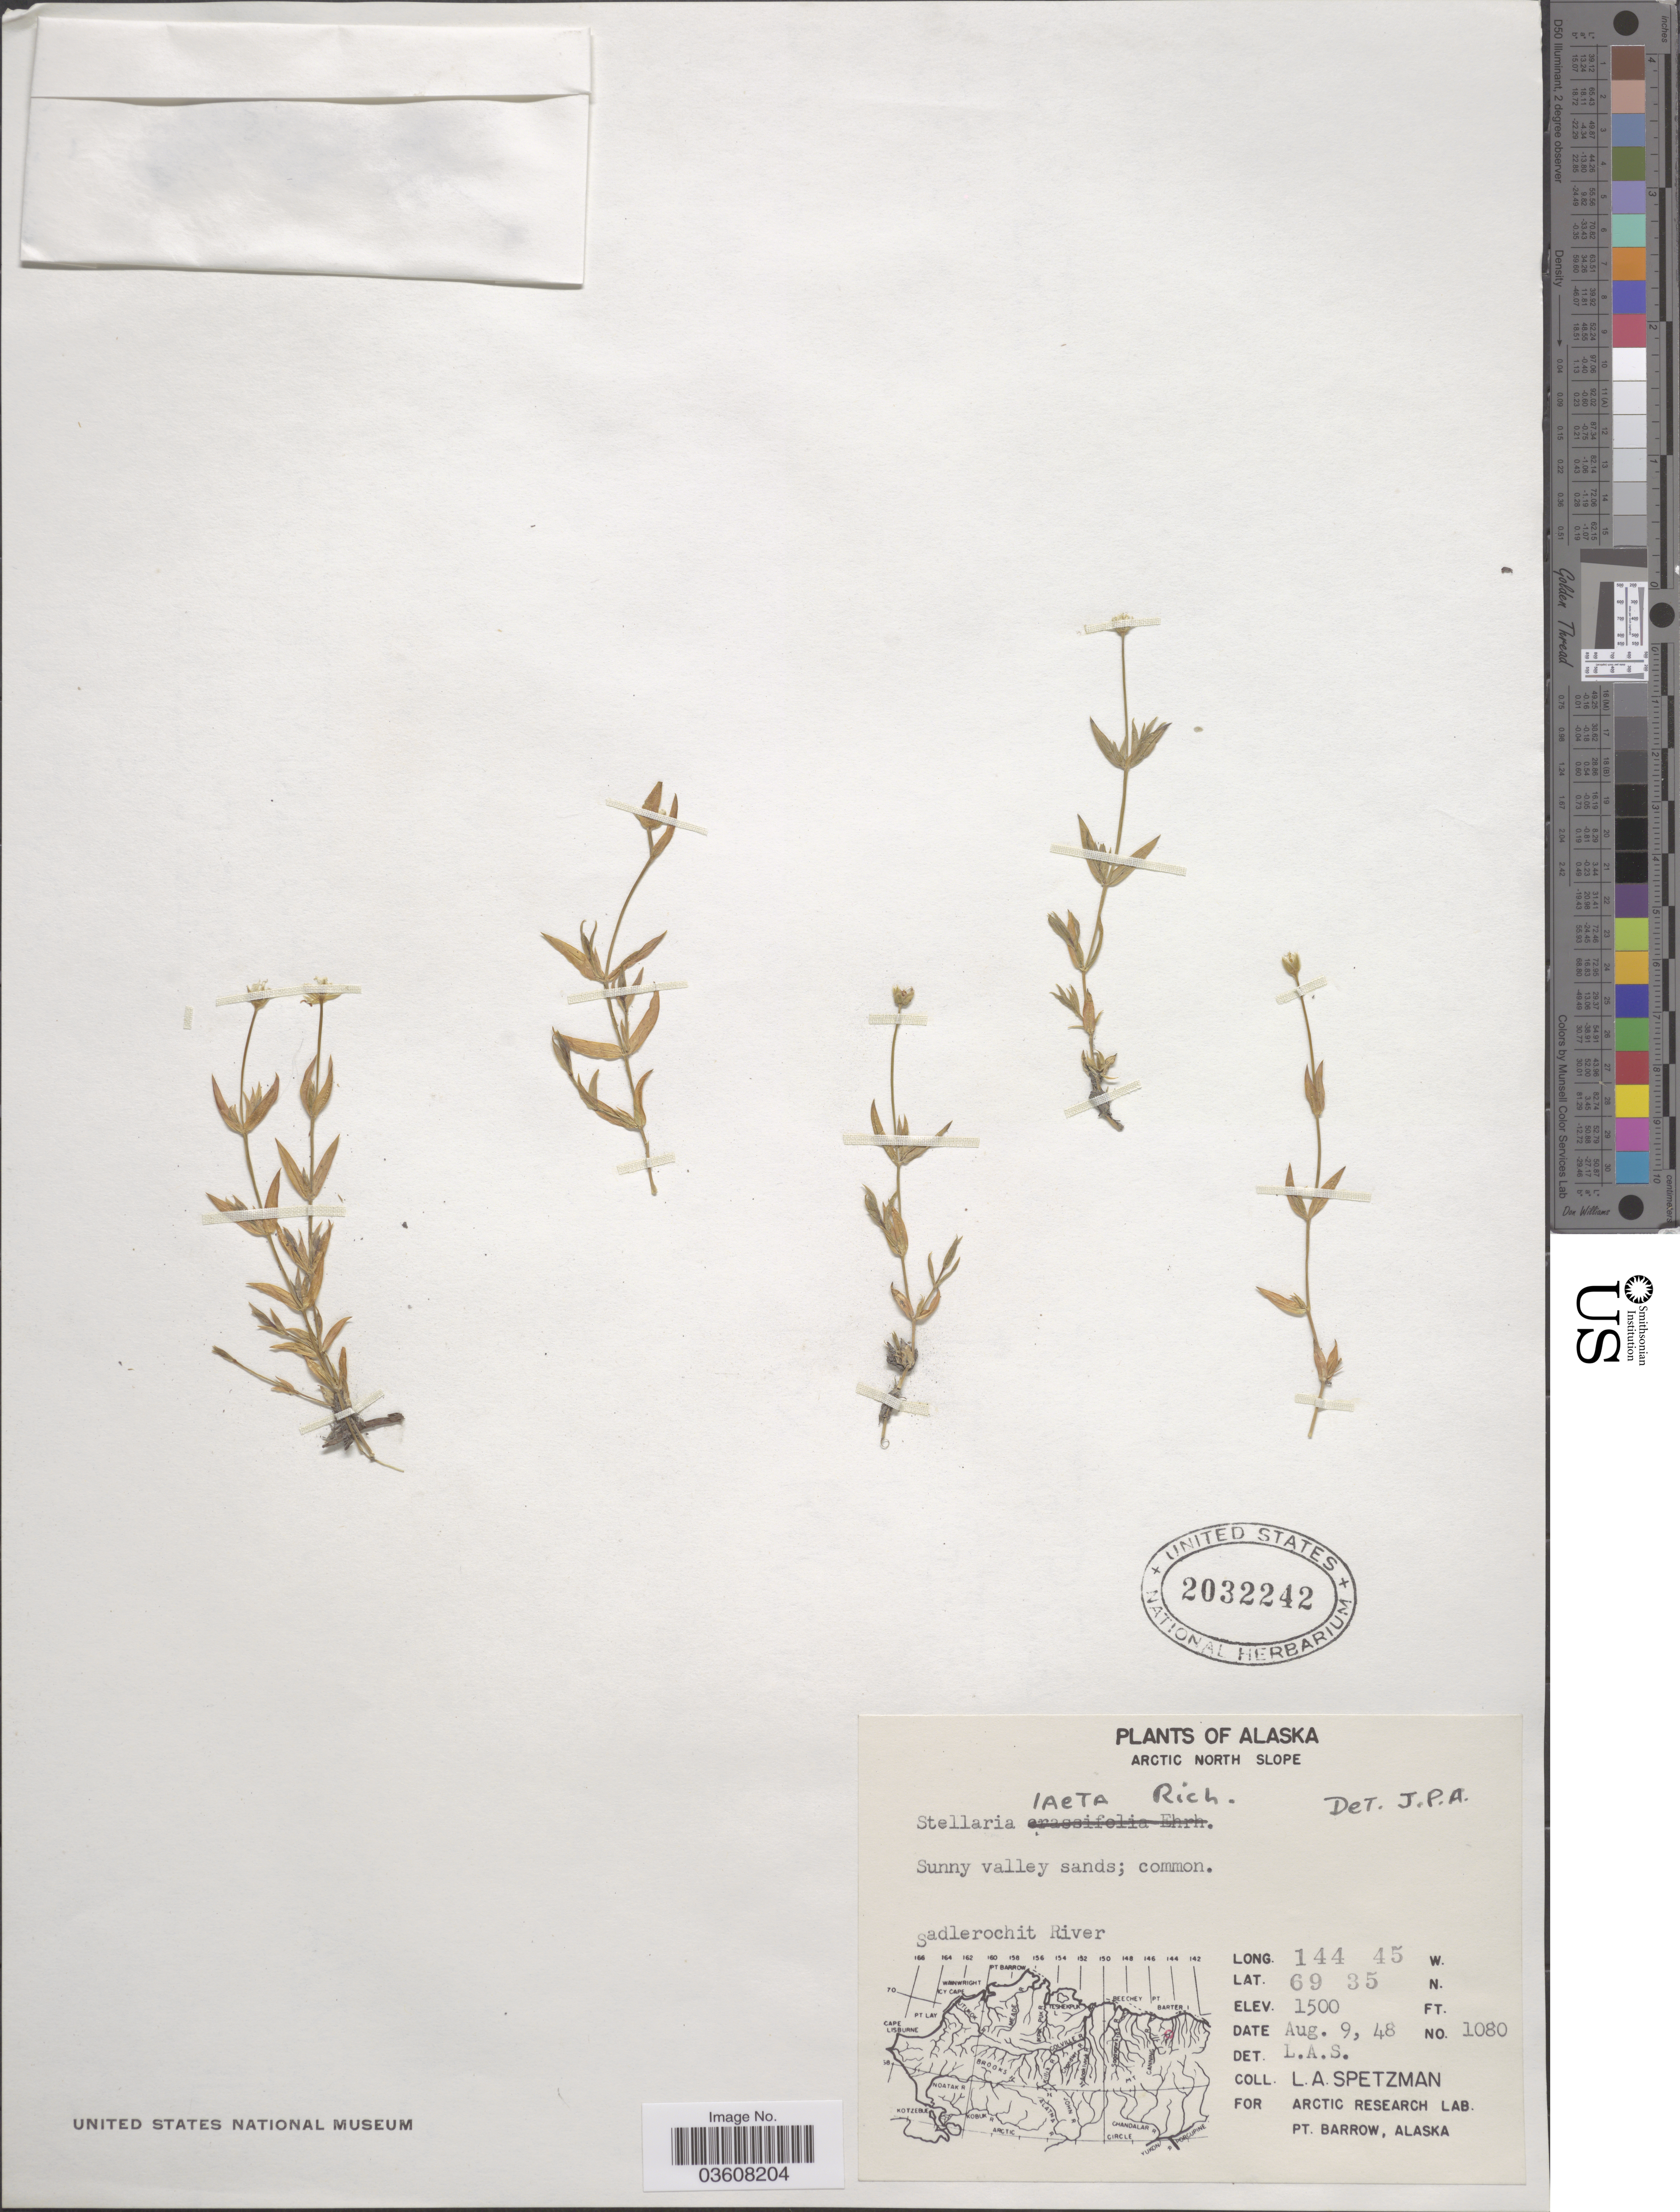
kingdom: Plantae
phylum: Tracheophyta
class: Magnoliopsida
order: Caryophyllales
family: Caryophyllaceae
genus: Stellaria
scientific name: Stellaria laeta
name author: Richards.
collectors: L. Spetzman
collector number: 1080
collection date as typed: Transcribed d/m/y: 9/8/48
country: United States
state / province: Alaska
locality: Arctic North Slope. Sadlerochit River.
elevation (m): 457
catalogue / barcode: US 2032242